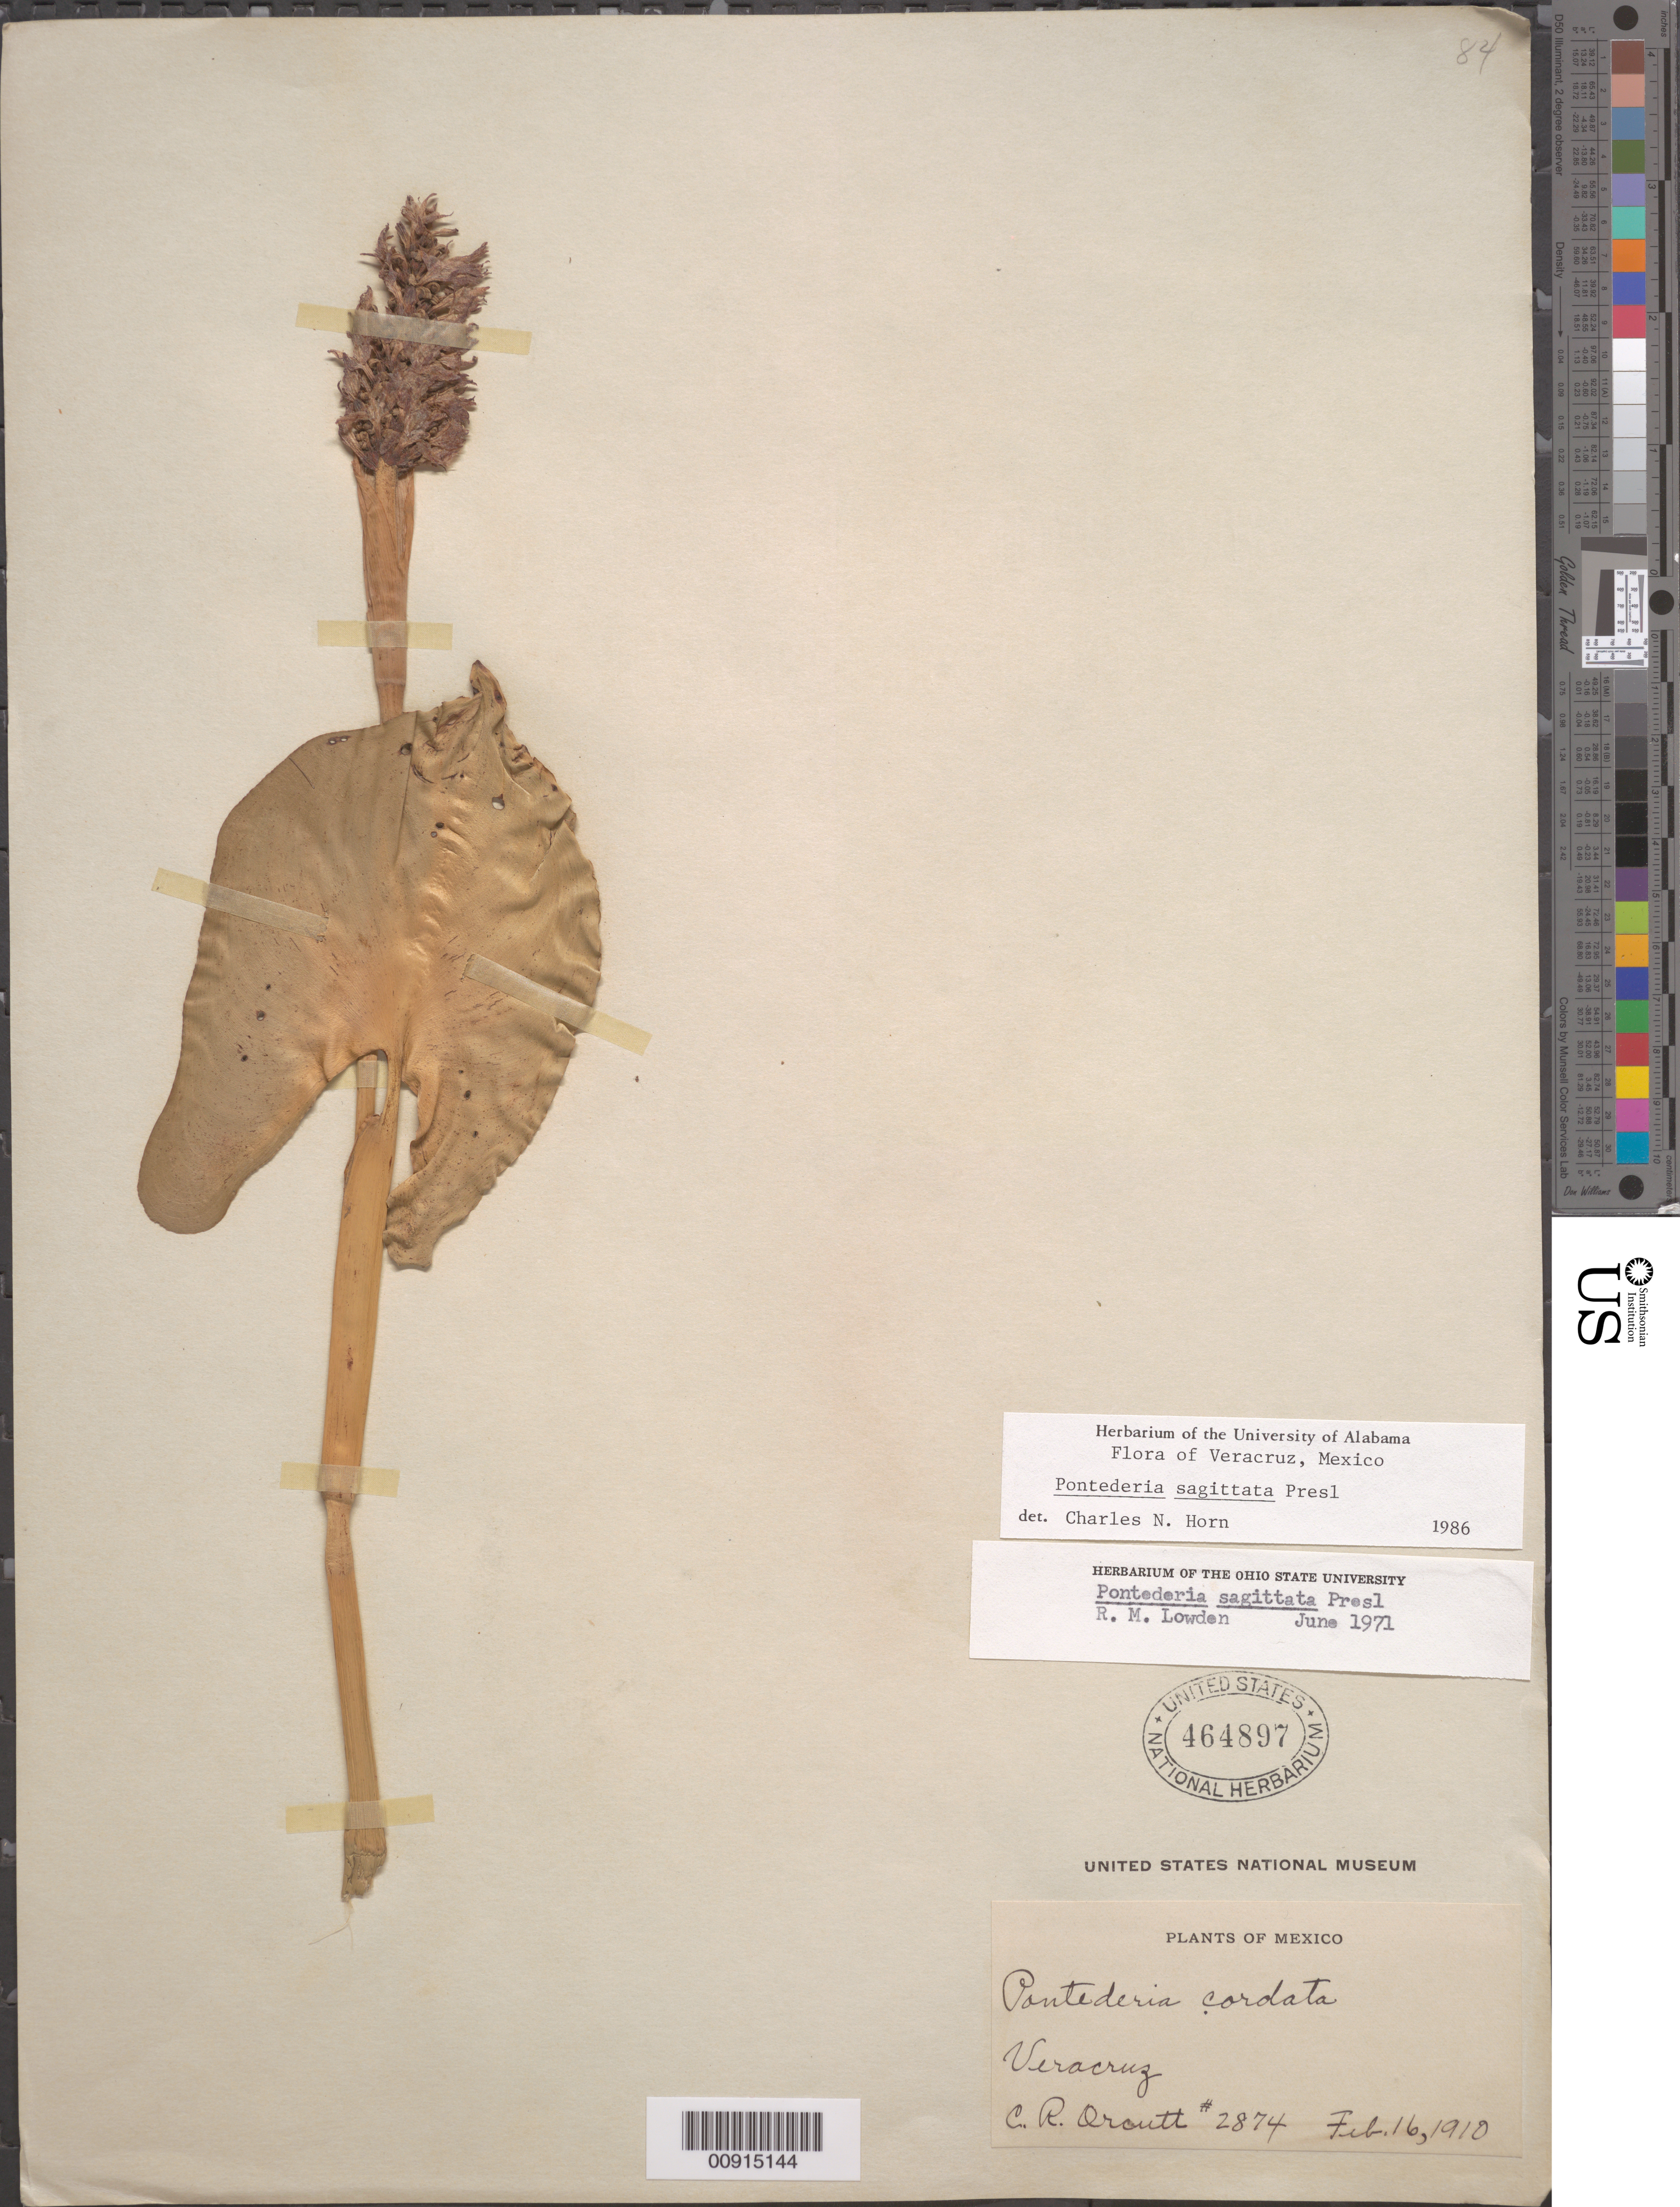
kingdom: Plantae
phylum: Tracheophyta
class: Liliopsida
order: Commelinales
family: Pontederiaceae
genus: Pontederia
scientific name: Pontederia sagittata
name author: C. Presl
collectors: C. R. Orcutt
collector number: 2874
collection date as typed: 16 Feb 1910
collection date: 1910-02-16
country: Mexico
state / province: Veracruz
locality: Veracruz.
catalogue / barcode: US 464897